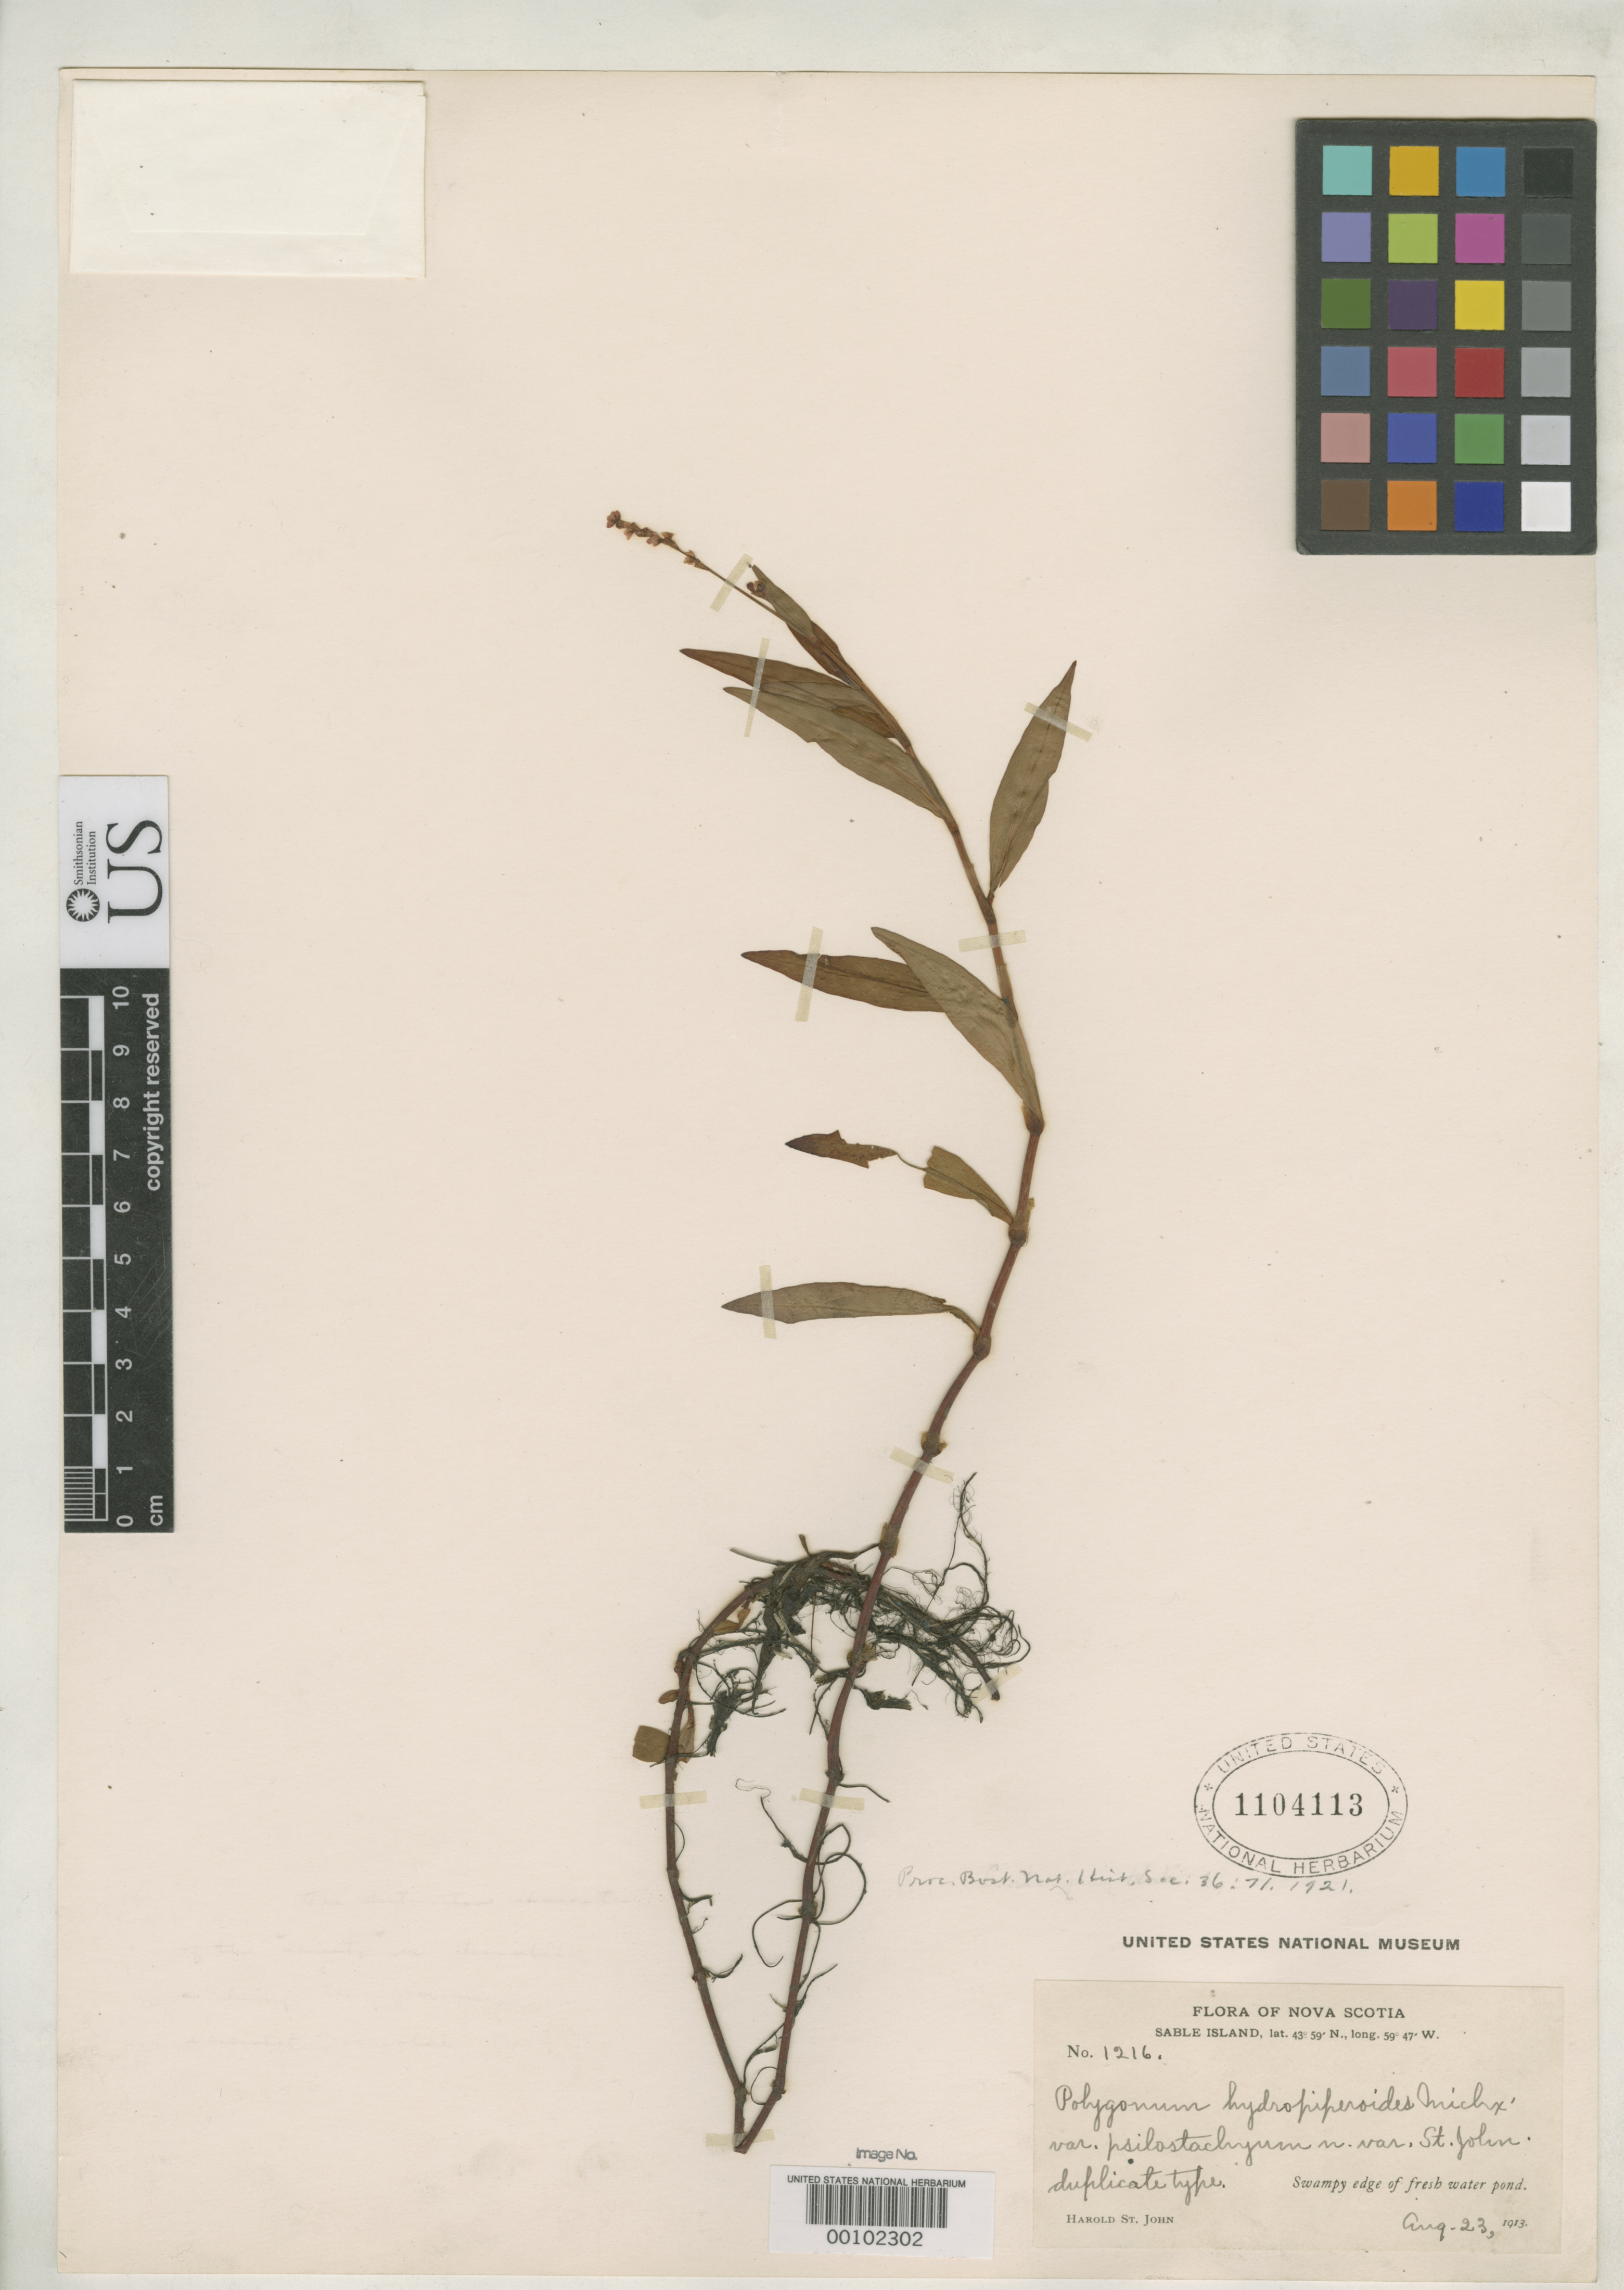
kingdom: Plantae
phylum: Tracheophyta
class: Magnoliopsida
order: Caryophyllales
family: Polygonaceae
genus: Polygonum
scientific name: Polygonum hydropiperoides var. psilostachyum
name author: H. St. John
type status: Isotype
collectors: H. St. John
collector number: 1216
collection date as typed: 23 Aug 1913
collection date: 1913-08-23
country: Canada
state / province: Nova Scotia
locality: Sable Island.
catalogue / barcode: US 1104113